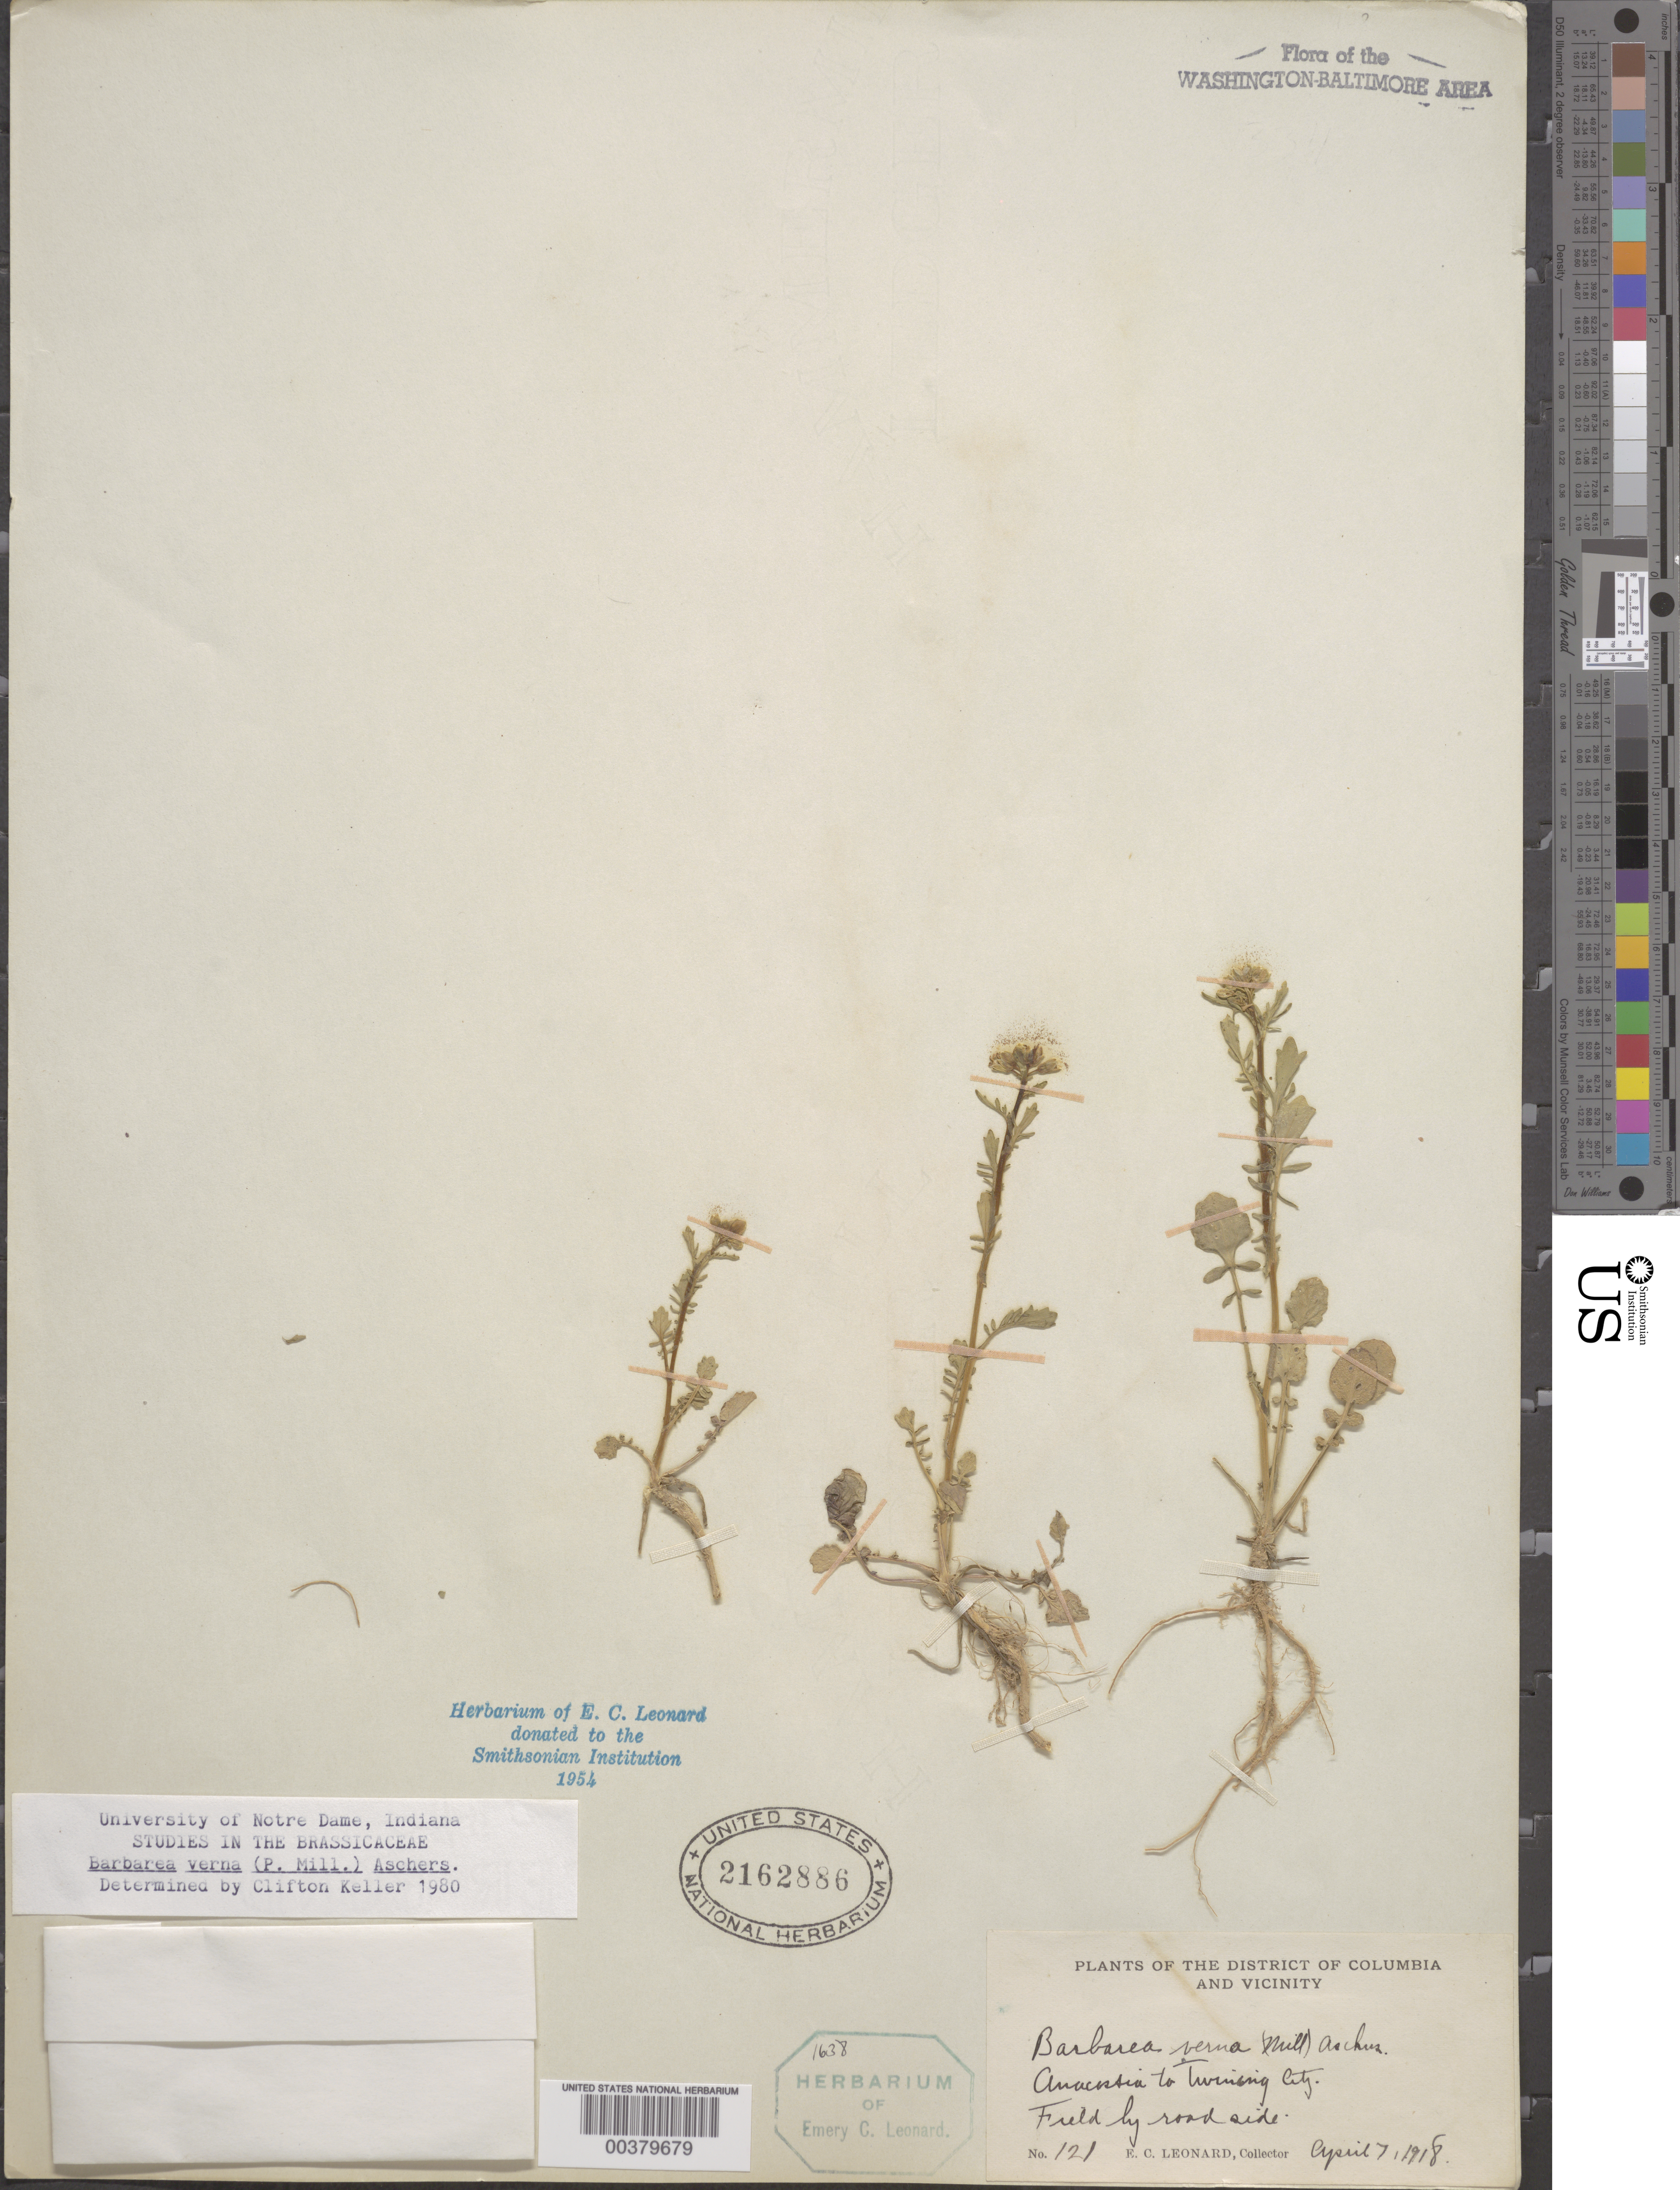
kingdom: Plantae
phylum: Tracheophyta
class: Magnoliopsida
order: Brassicales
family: Brassicaceae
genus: Barbarea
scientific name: Barbarea verna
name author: (Mill.) Asch.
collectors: E. C. Leonard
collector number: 121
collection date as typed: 07 Apr 1918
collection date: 1918-04-07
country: United States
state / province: District of Columbia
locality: Anacostia to Twining City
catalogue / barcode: US 2162886